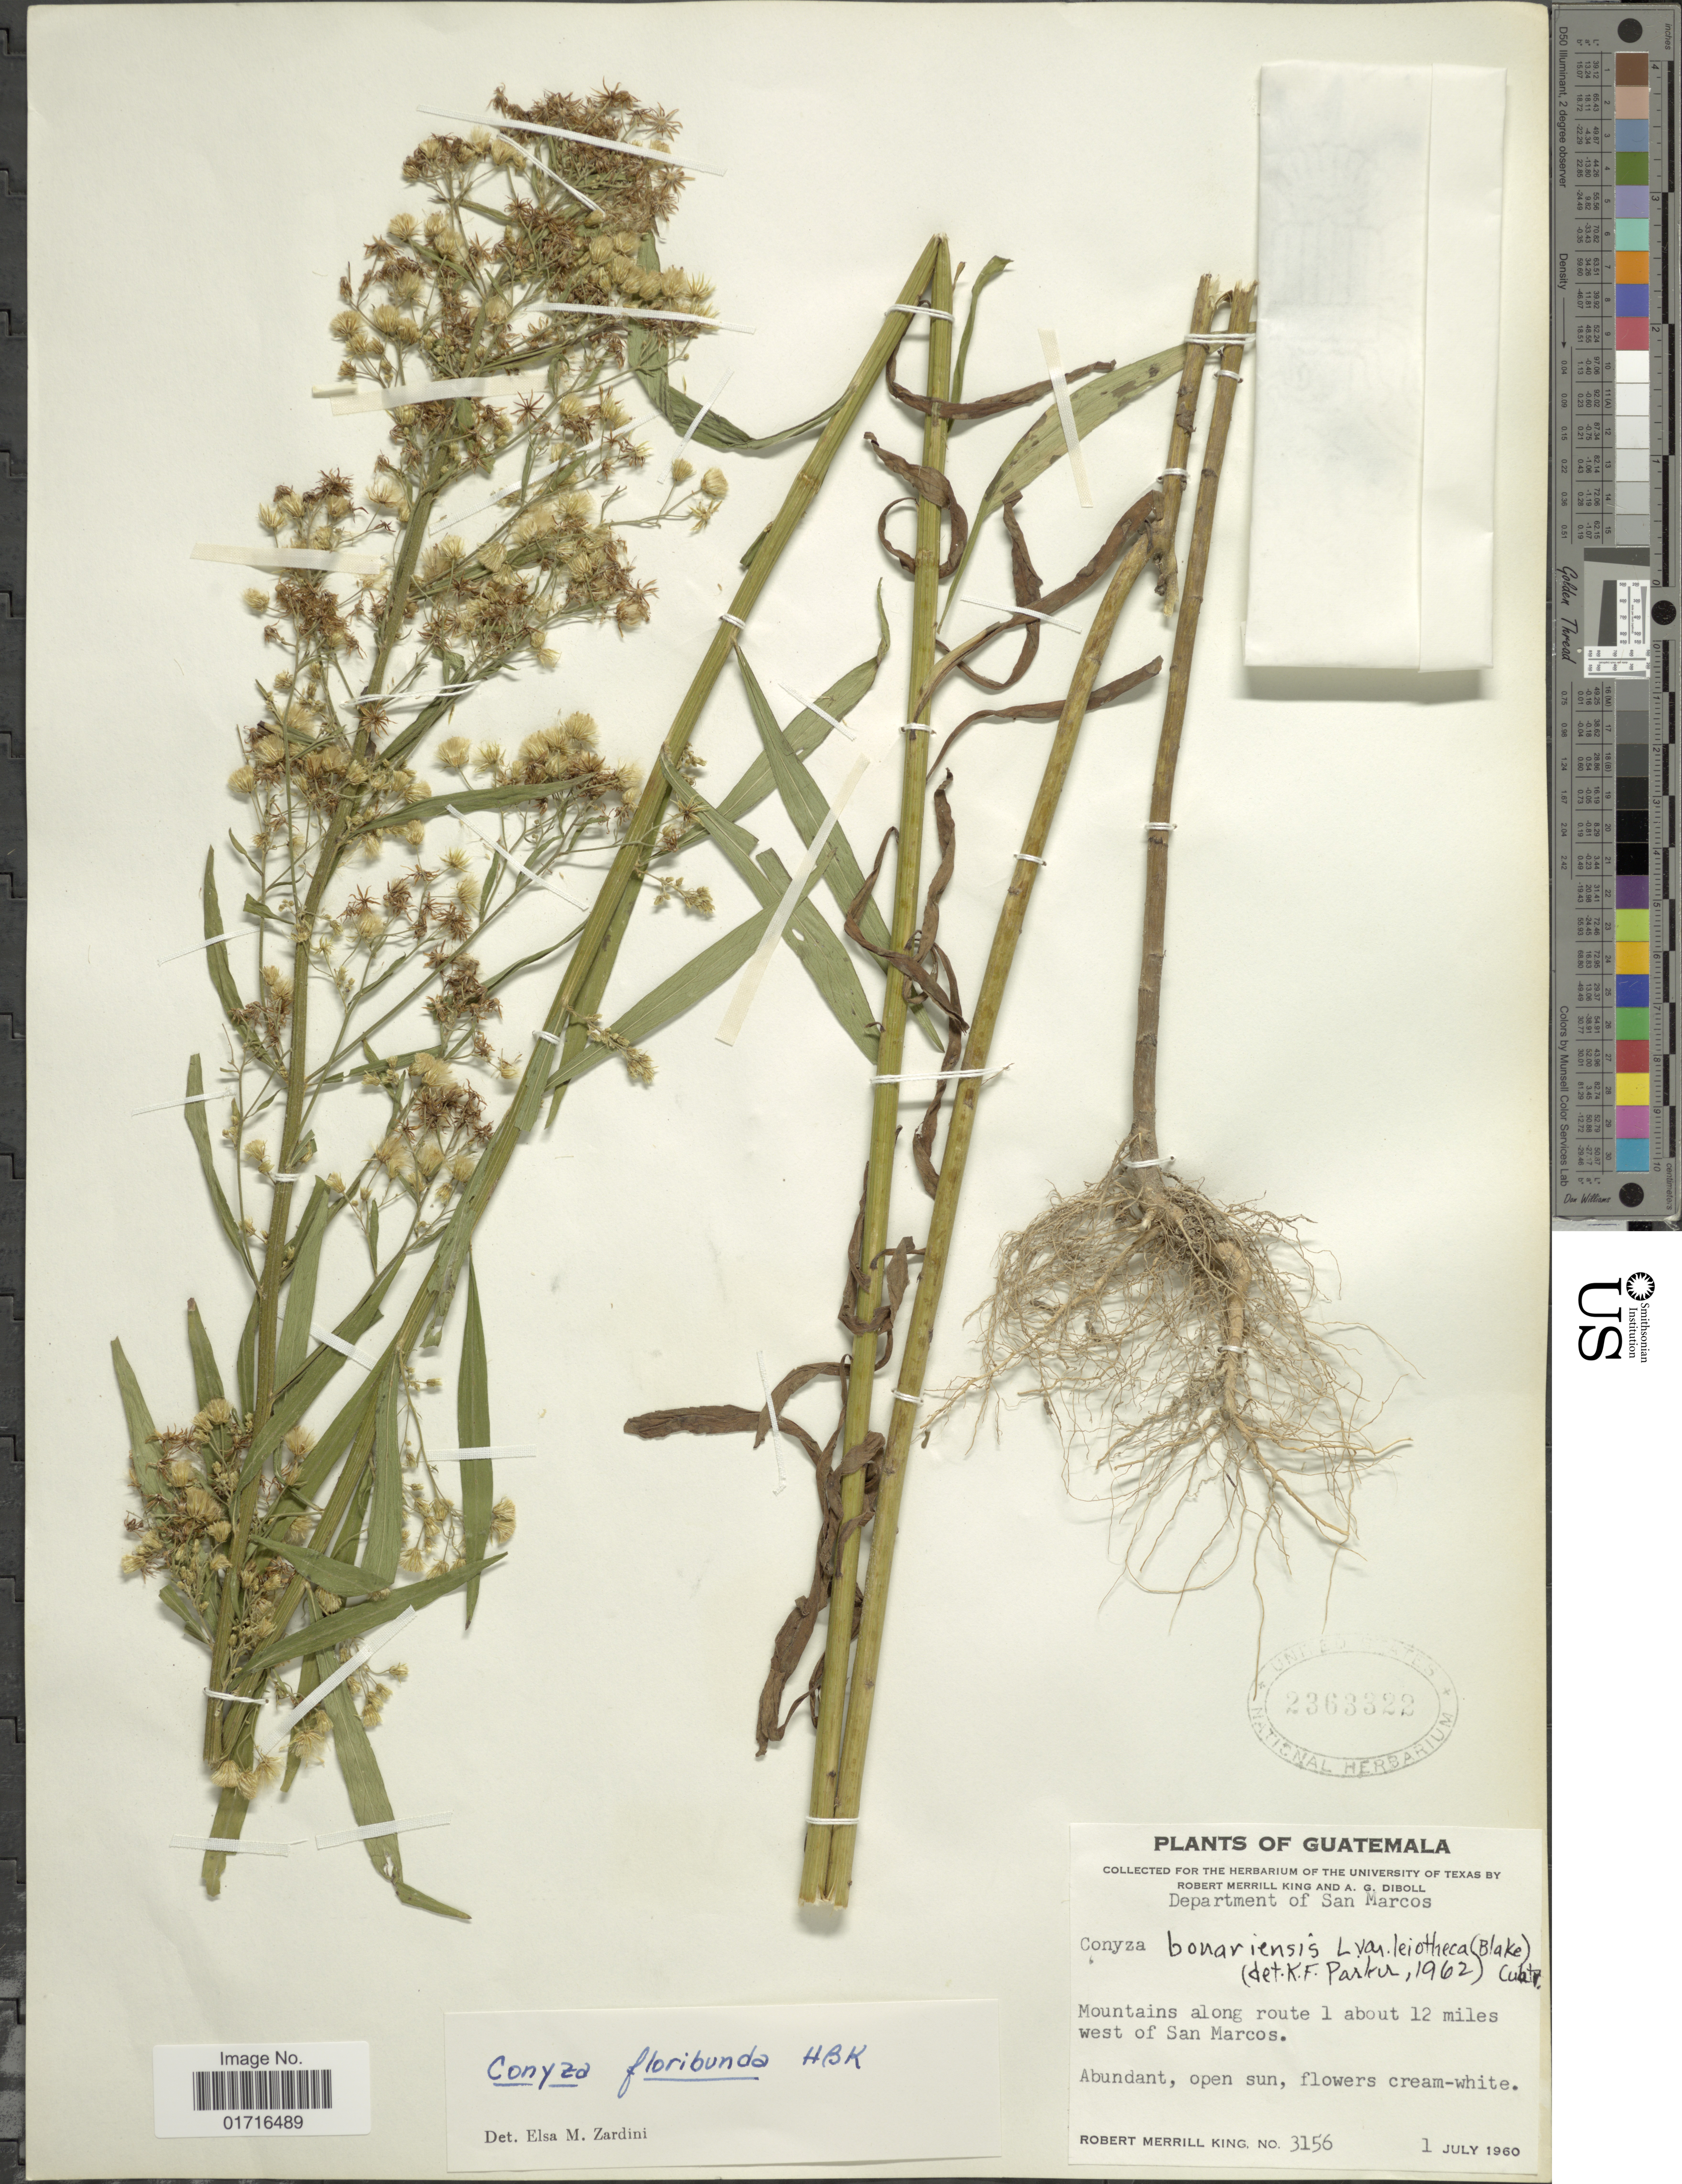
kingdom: Plantae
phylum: Tracheophyta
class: Magnoliopsida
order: Asterales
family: Asteraceae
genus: Conyza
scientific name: Conyza floribunda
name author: Kunth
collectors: R. M. King & A. Diboll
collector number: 3156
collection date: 1960-07-01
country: Guatemala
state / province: San Marcos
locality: Mountains along route 1 about 12 miles west of San Marcos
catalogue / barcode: US 2363322